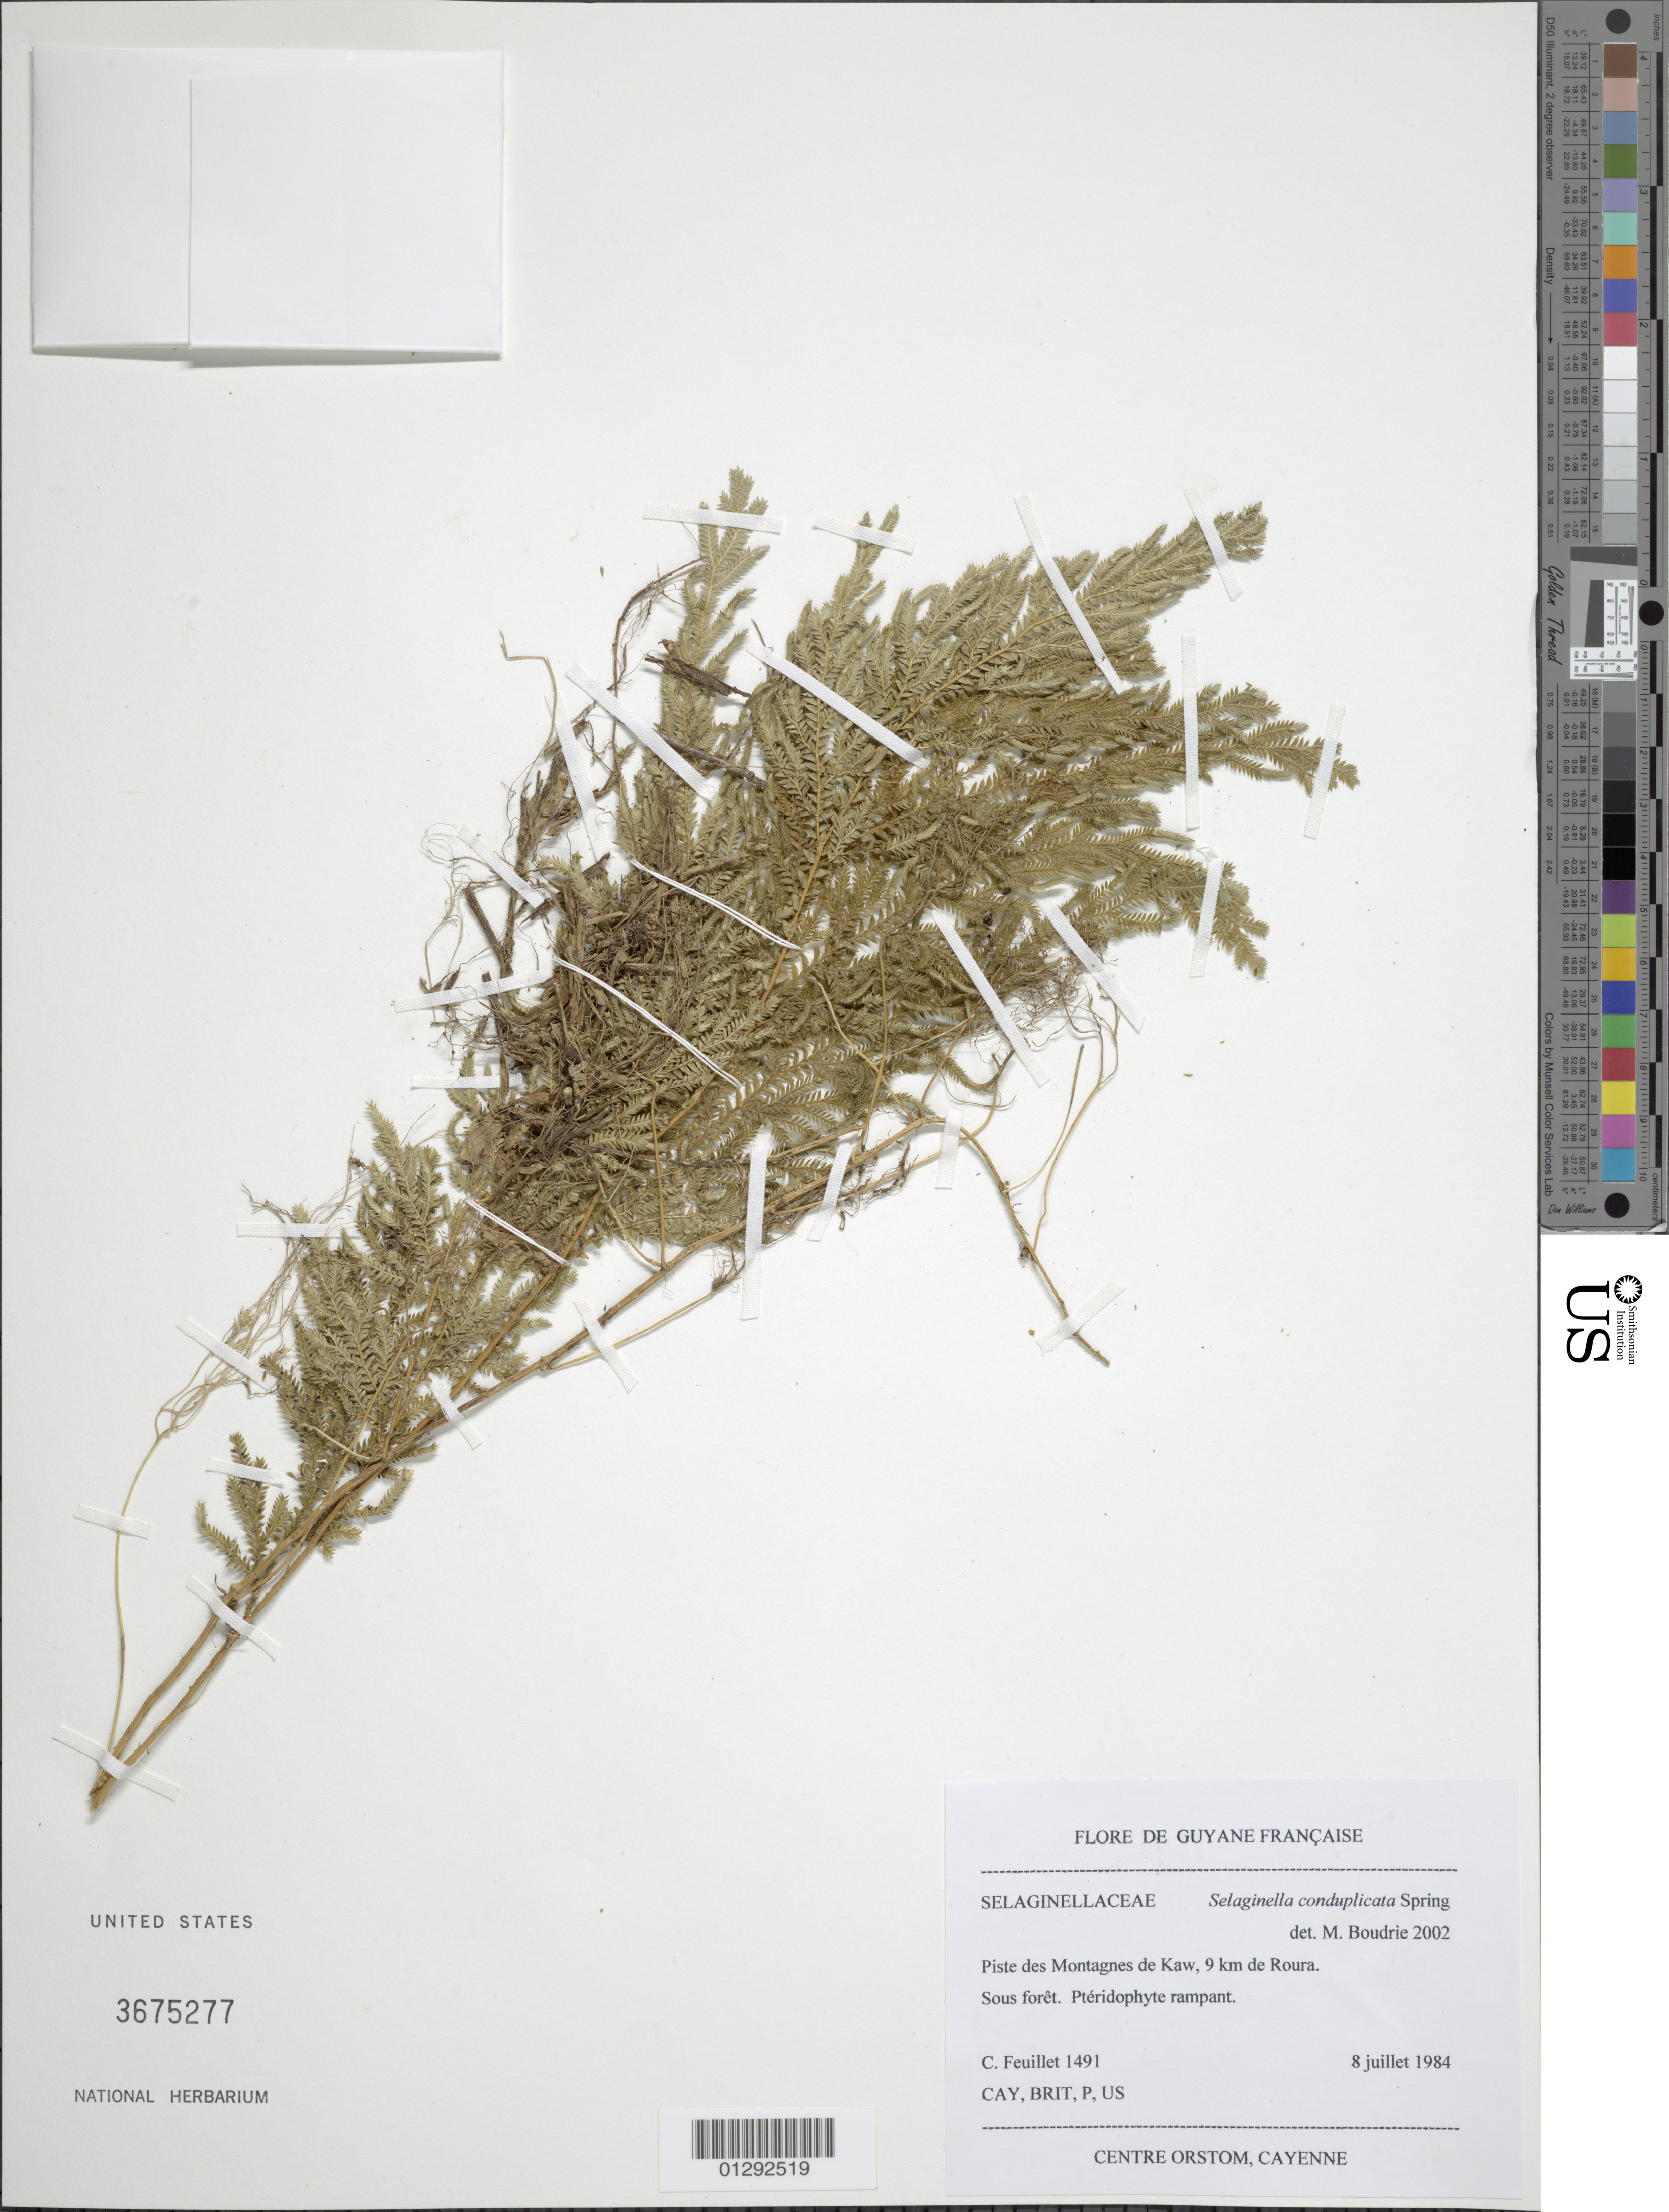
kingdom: Plantae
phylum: Tracheophyta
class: Lycopodiopsida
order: Selaginellales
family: Selaginellaceae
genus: Selaginella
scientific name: Selaginella conduplicata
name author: Spring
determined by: Boudrie, M.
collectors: C. Feuillet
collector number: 1491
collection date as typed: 8 July 1984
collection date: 1984-07-08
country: French Guiana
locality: Piste des Montagnes de Kaw, 9 km de Roura.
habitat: Sous foret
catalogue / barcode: US 3675277